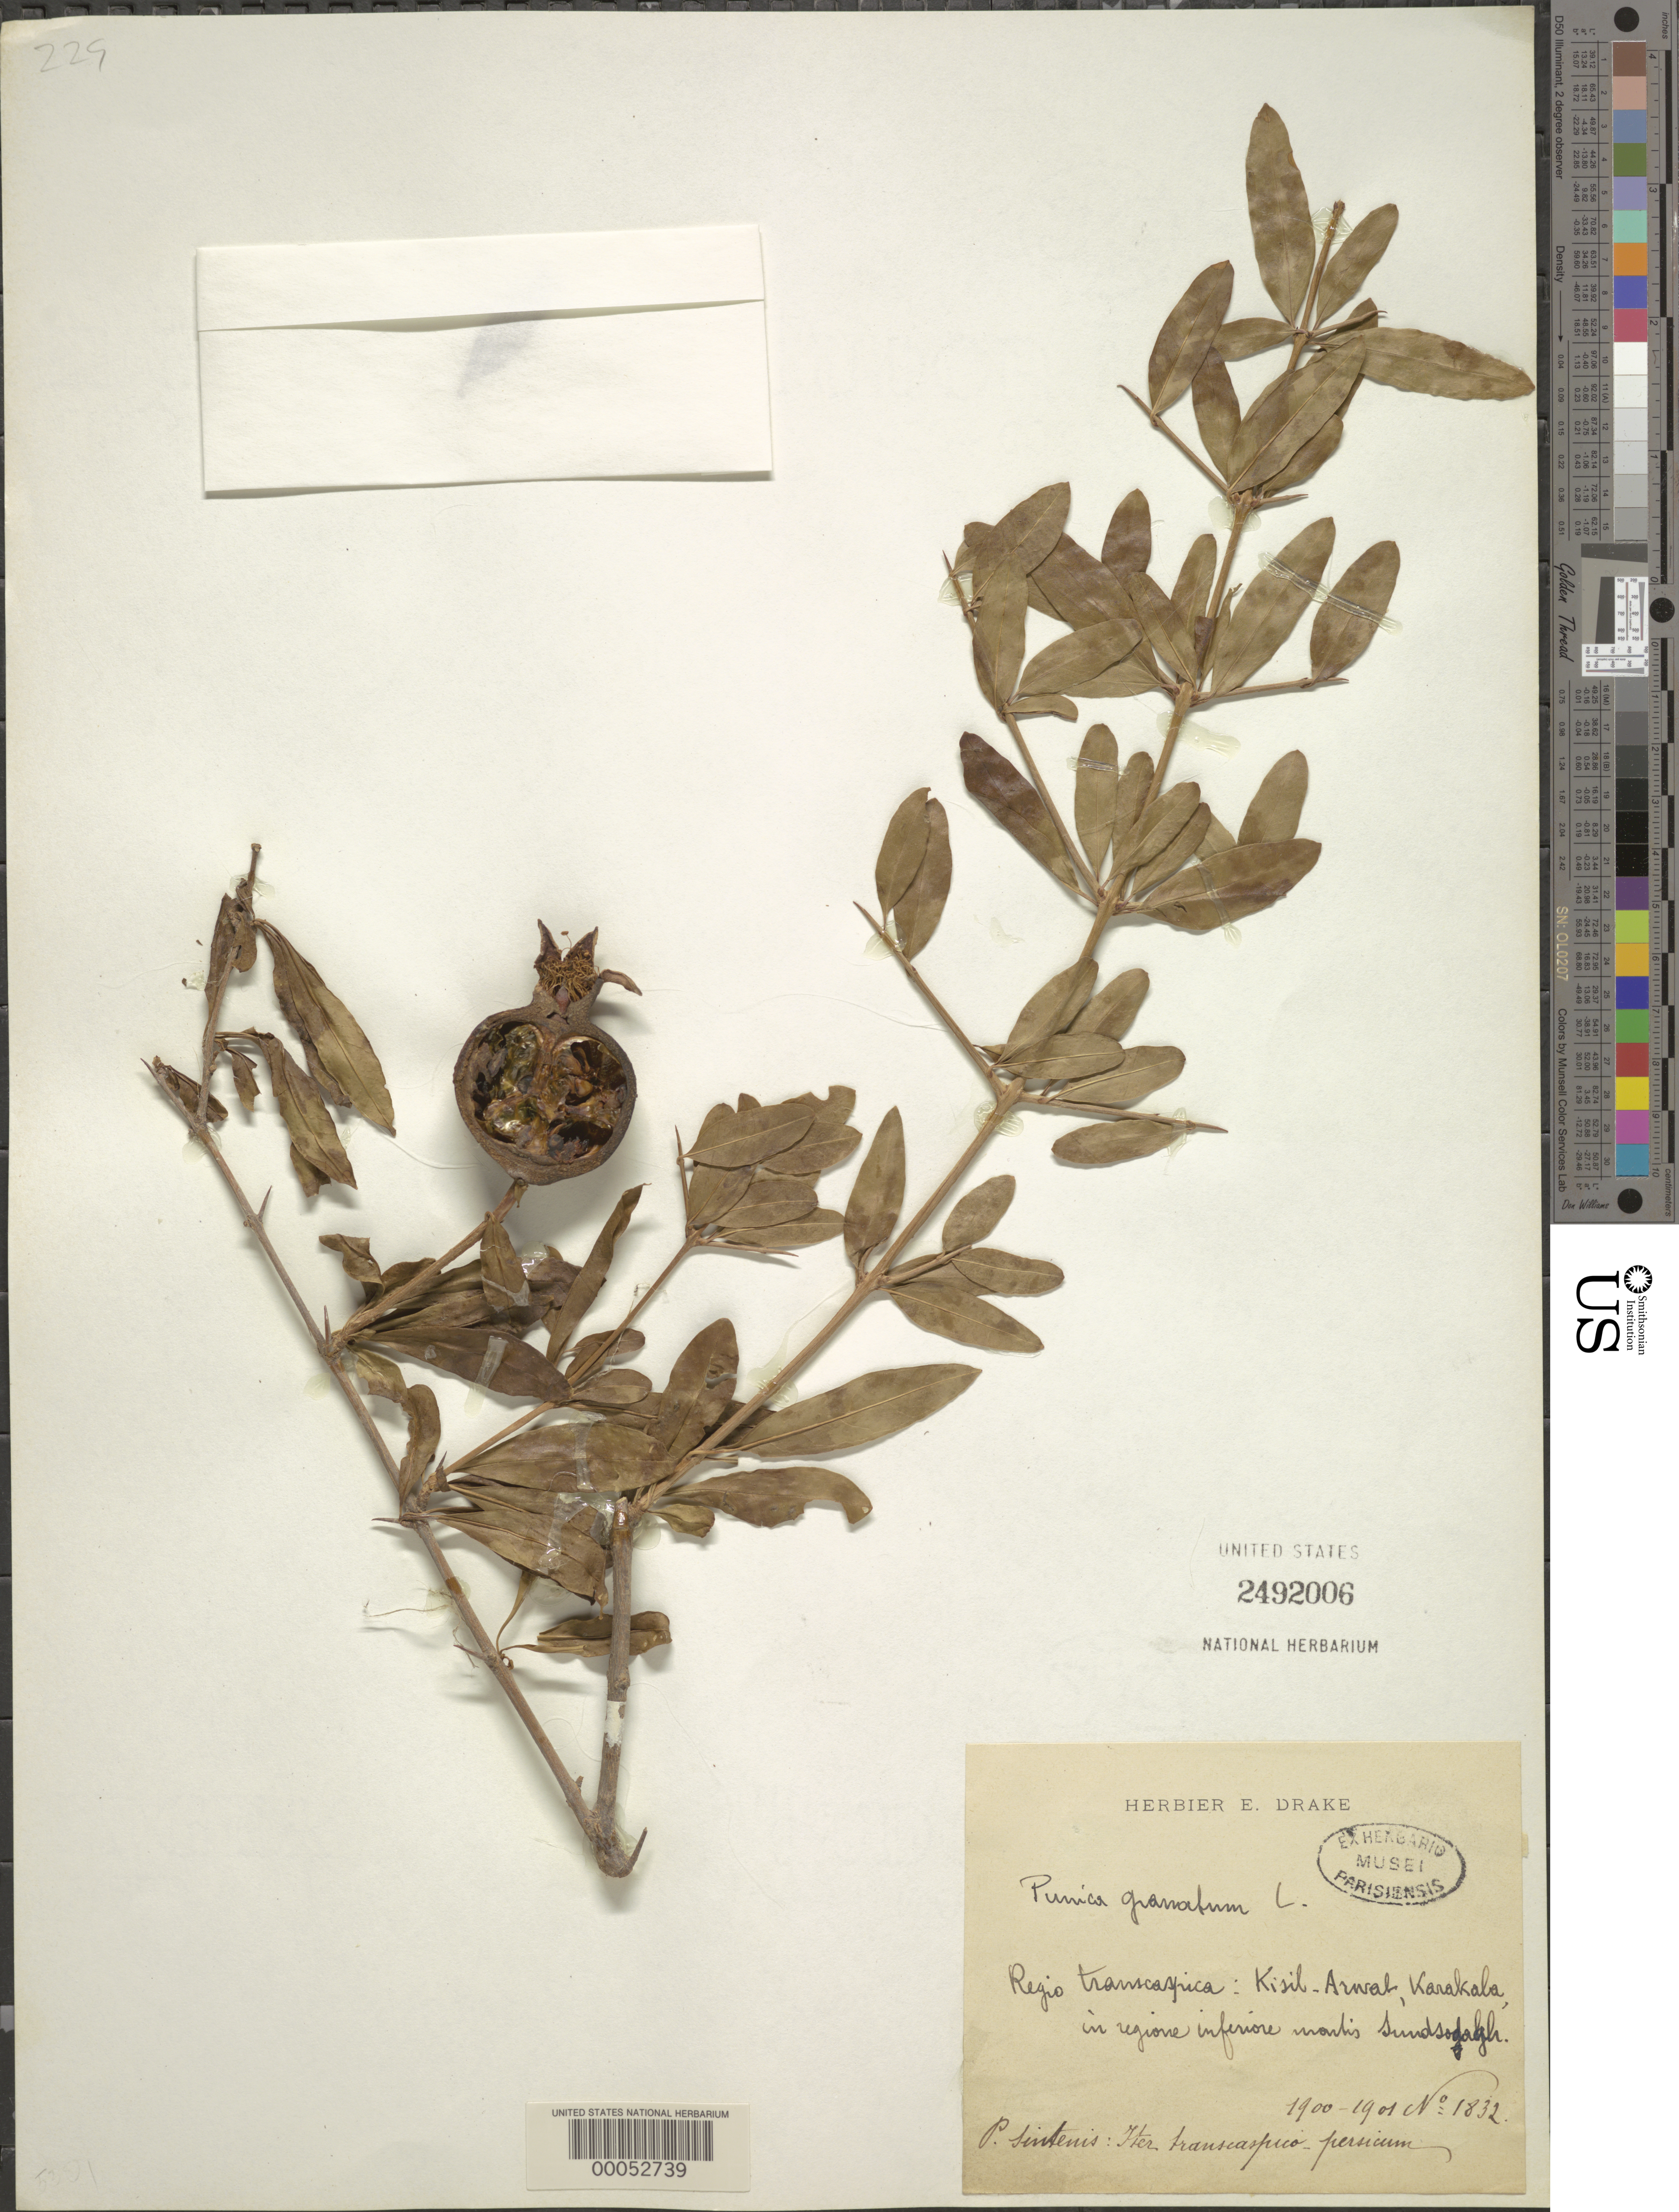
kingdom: Plantae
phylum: Tracheophyta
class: Magnoliopsida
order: Myrtales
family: Lythraceae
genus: Punica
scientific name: Punica granatum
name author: L.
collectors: P. Sintenis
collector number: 1832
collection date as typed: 1901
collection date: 1901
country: Turkmenistan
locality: Karakala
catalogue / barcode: US 2492006